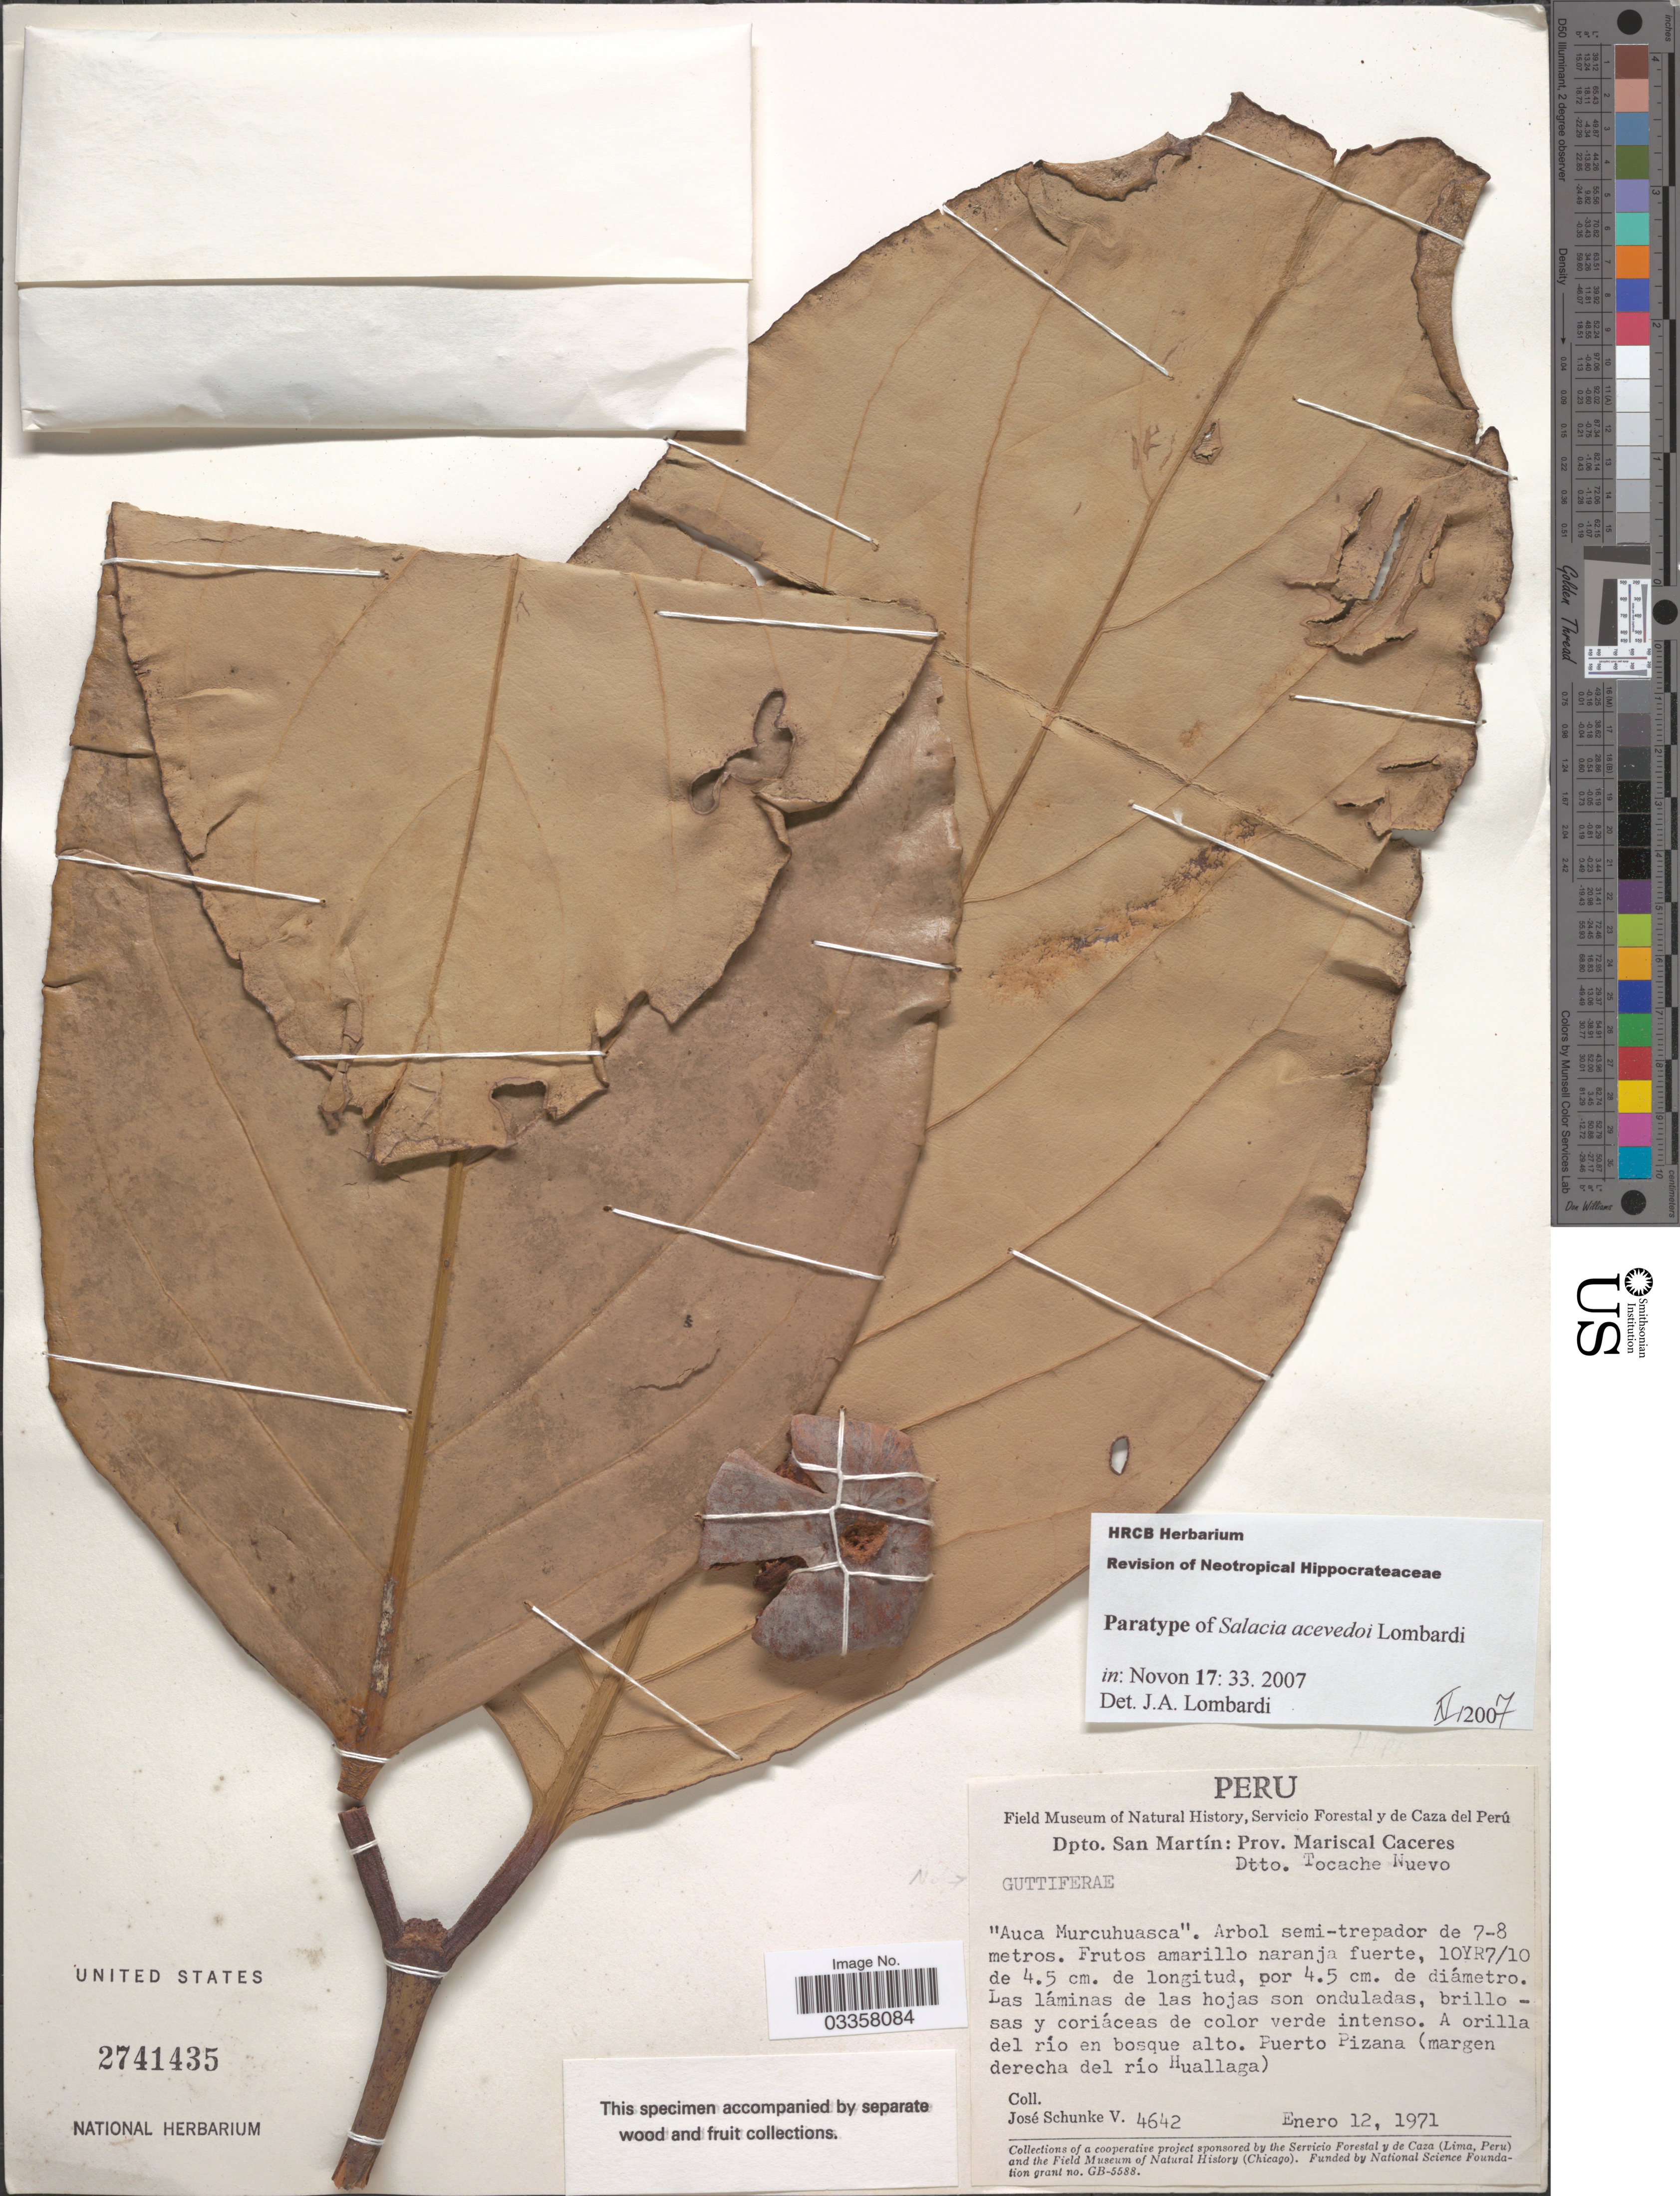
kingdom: Plantae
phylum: Tracheophyta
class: Magnoliopsida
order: Celastrales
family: Celastraceae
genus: Salacia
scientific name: Salacia acevedoi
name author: Lombardi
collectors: J. Schunke Vigo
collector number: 4642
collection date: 1971-01-12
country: Peru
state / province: San Martín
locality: Dpto. San Martín: Prov. Mariscal Caceres, Dtto. Tocache Nuevo. Puerto Pizana (margen derecha del río Huallaga).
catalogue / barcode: US 2741435